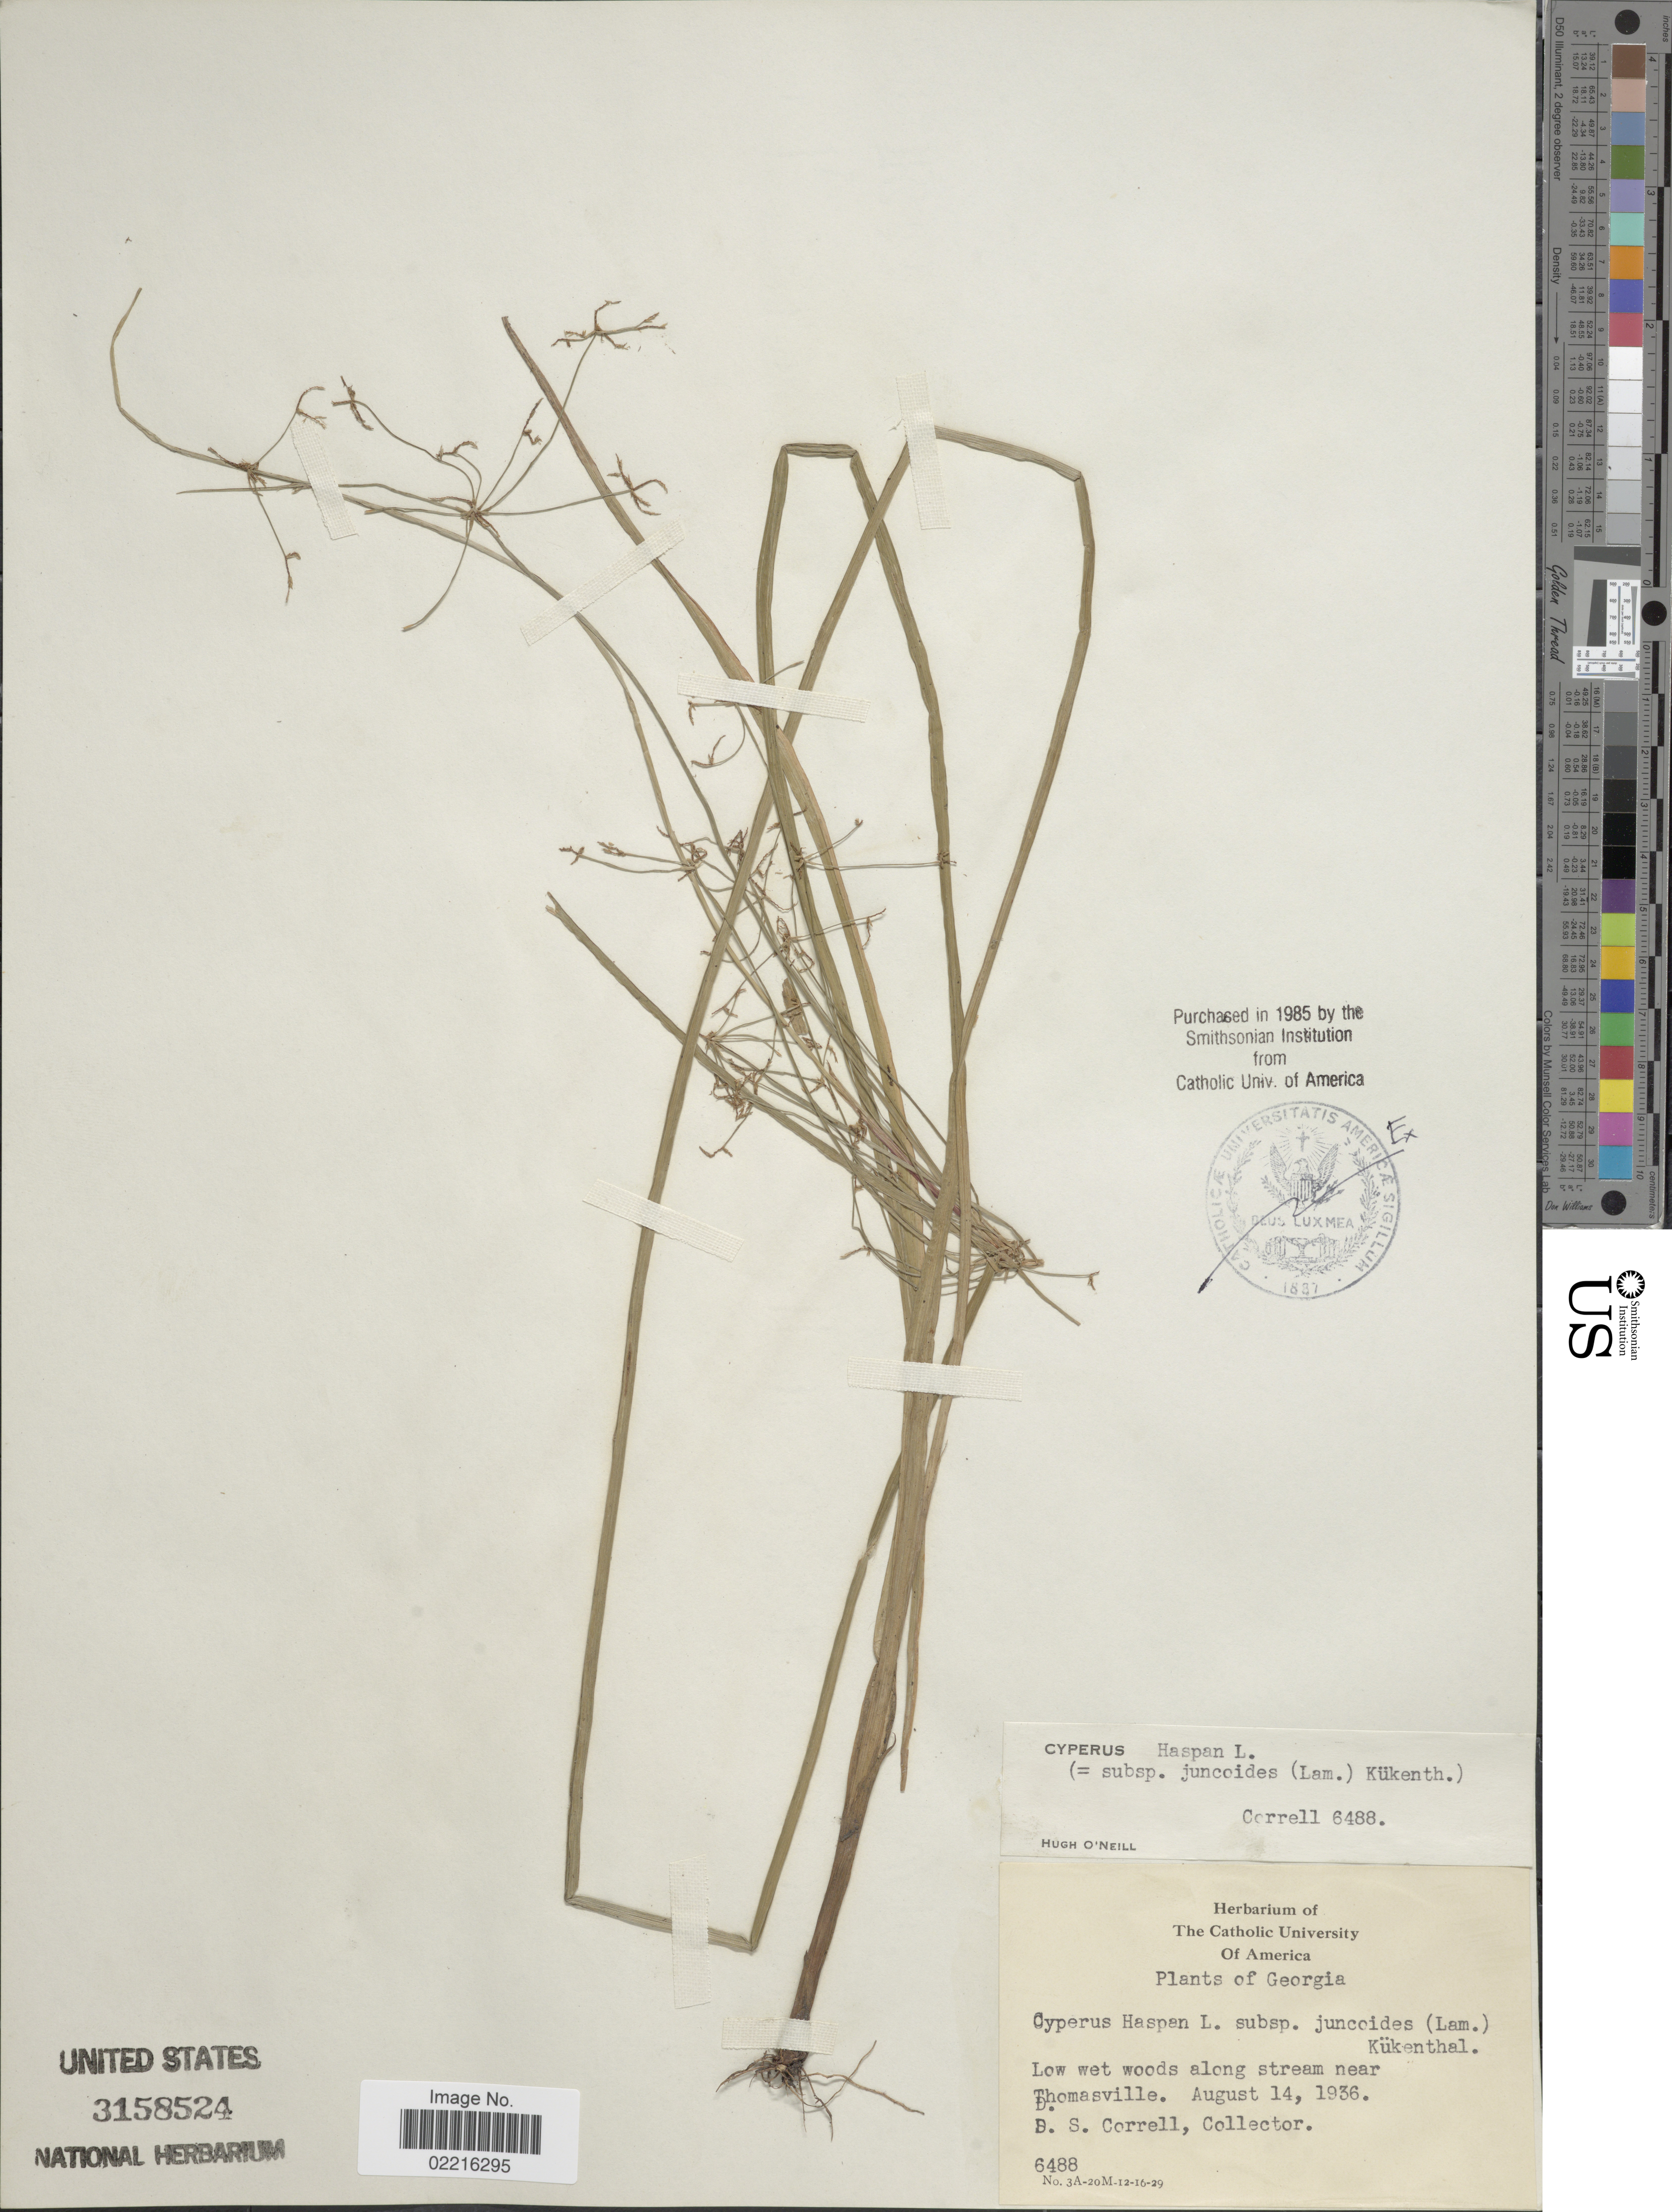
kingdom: Plantae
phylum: Tracheophyta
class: Liliopsida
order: Poales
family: Cyperaceae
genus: Cyperus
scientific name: Cyperus haspan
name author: L.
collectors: D. S. Correll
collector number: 6488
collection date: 1936-08-14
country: United States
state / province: Georgia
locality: Near Thomasville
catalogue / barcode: US 3158524